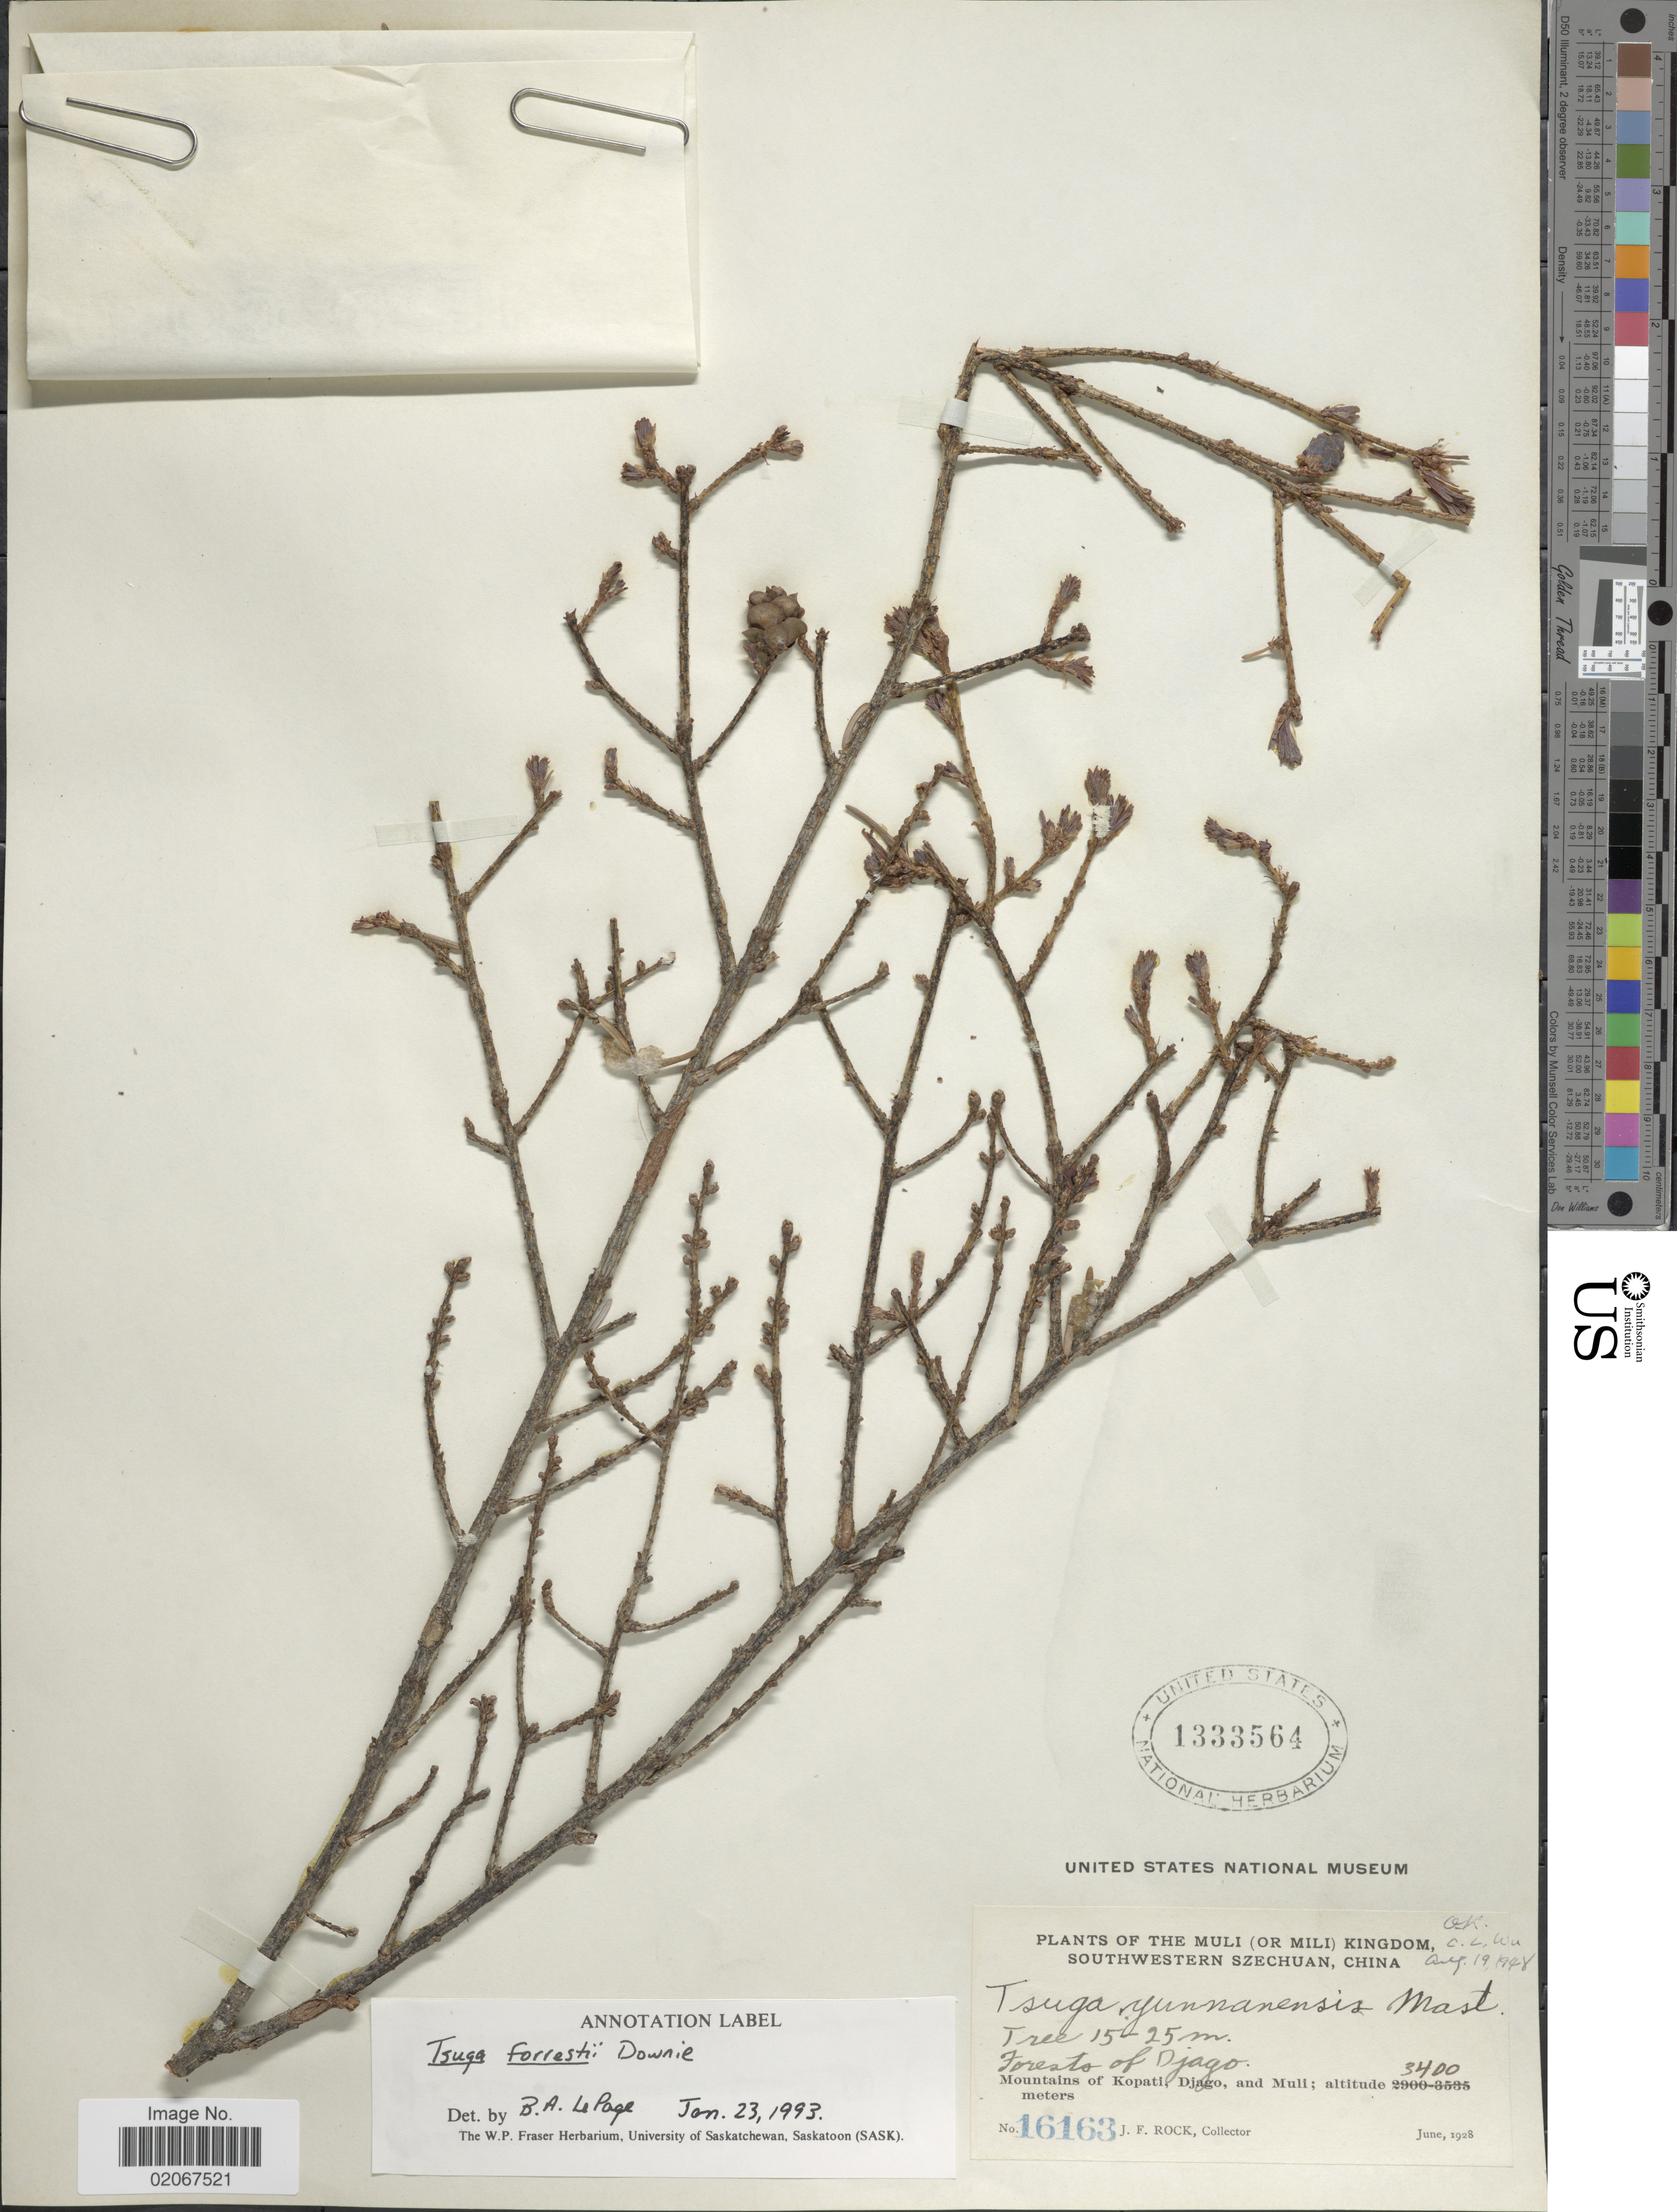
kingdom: Plantae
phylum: Tracheophyta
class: Pinopsida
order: Pinales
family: Pinaceae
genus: Tsuga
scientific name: Tsuga forrestii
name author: Downie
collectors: J. Rock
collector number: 16163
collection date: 1928-06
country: China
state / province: Sichuan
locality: The Muli (or Mili) Kinfdom. Southwestern Szechuan, China. Forests of Djago. Mountains of Kopati, Djago and Muli.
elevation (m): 3400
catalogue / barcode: US 1333564